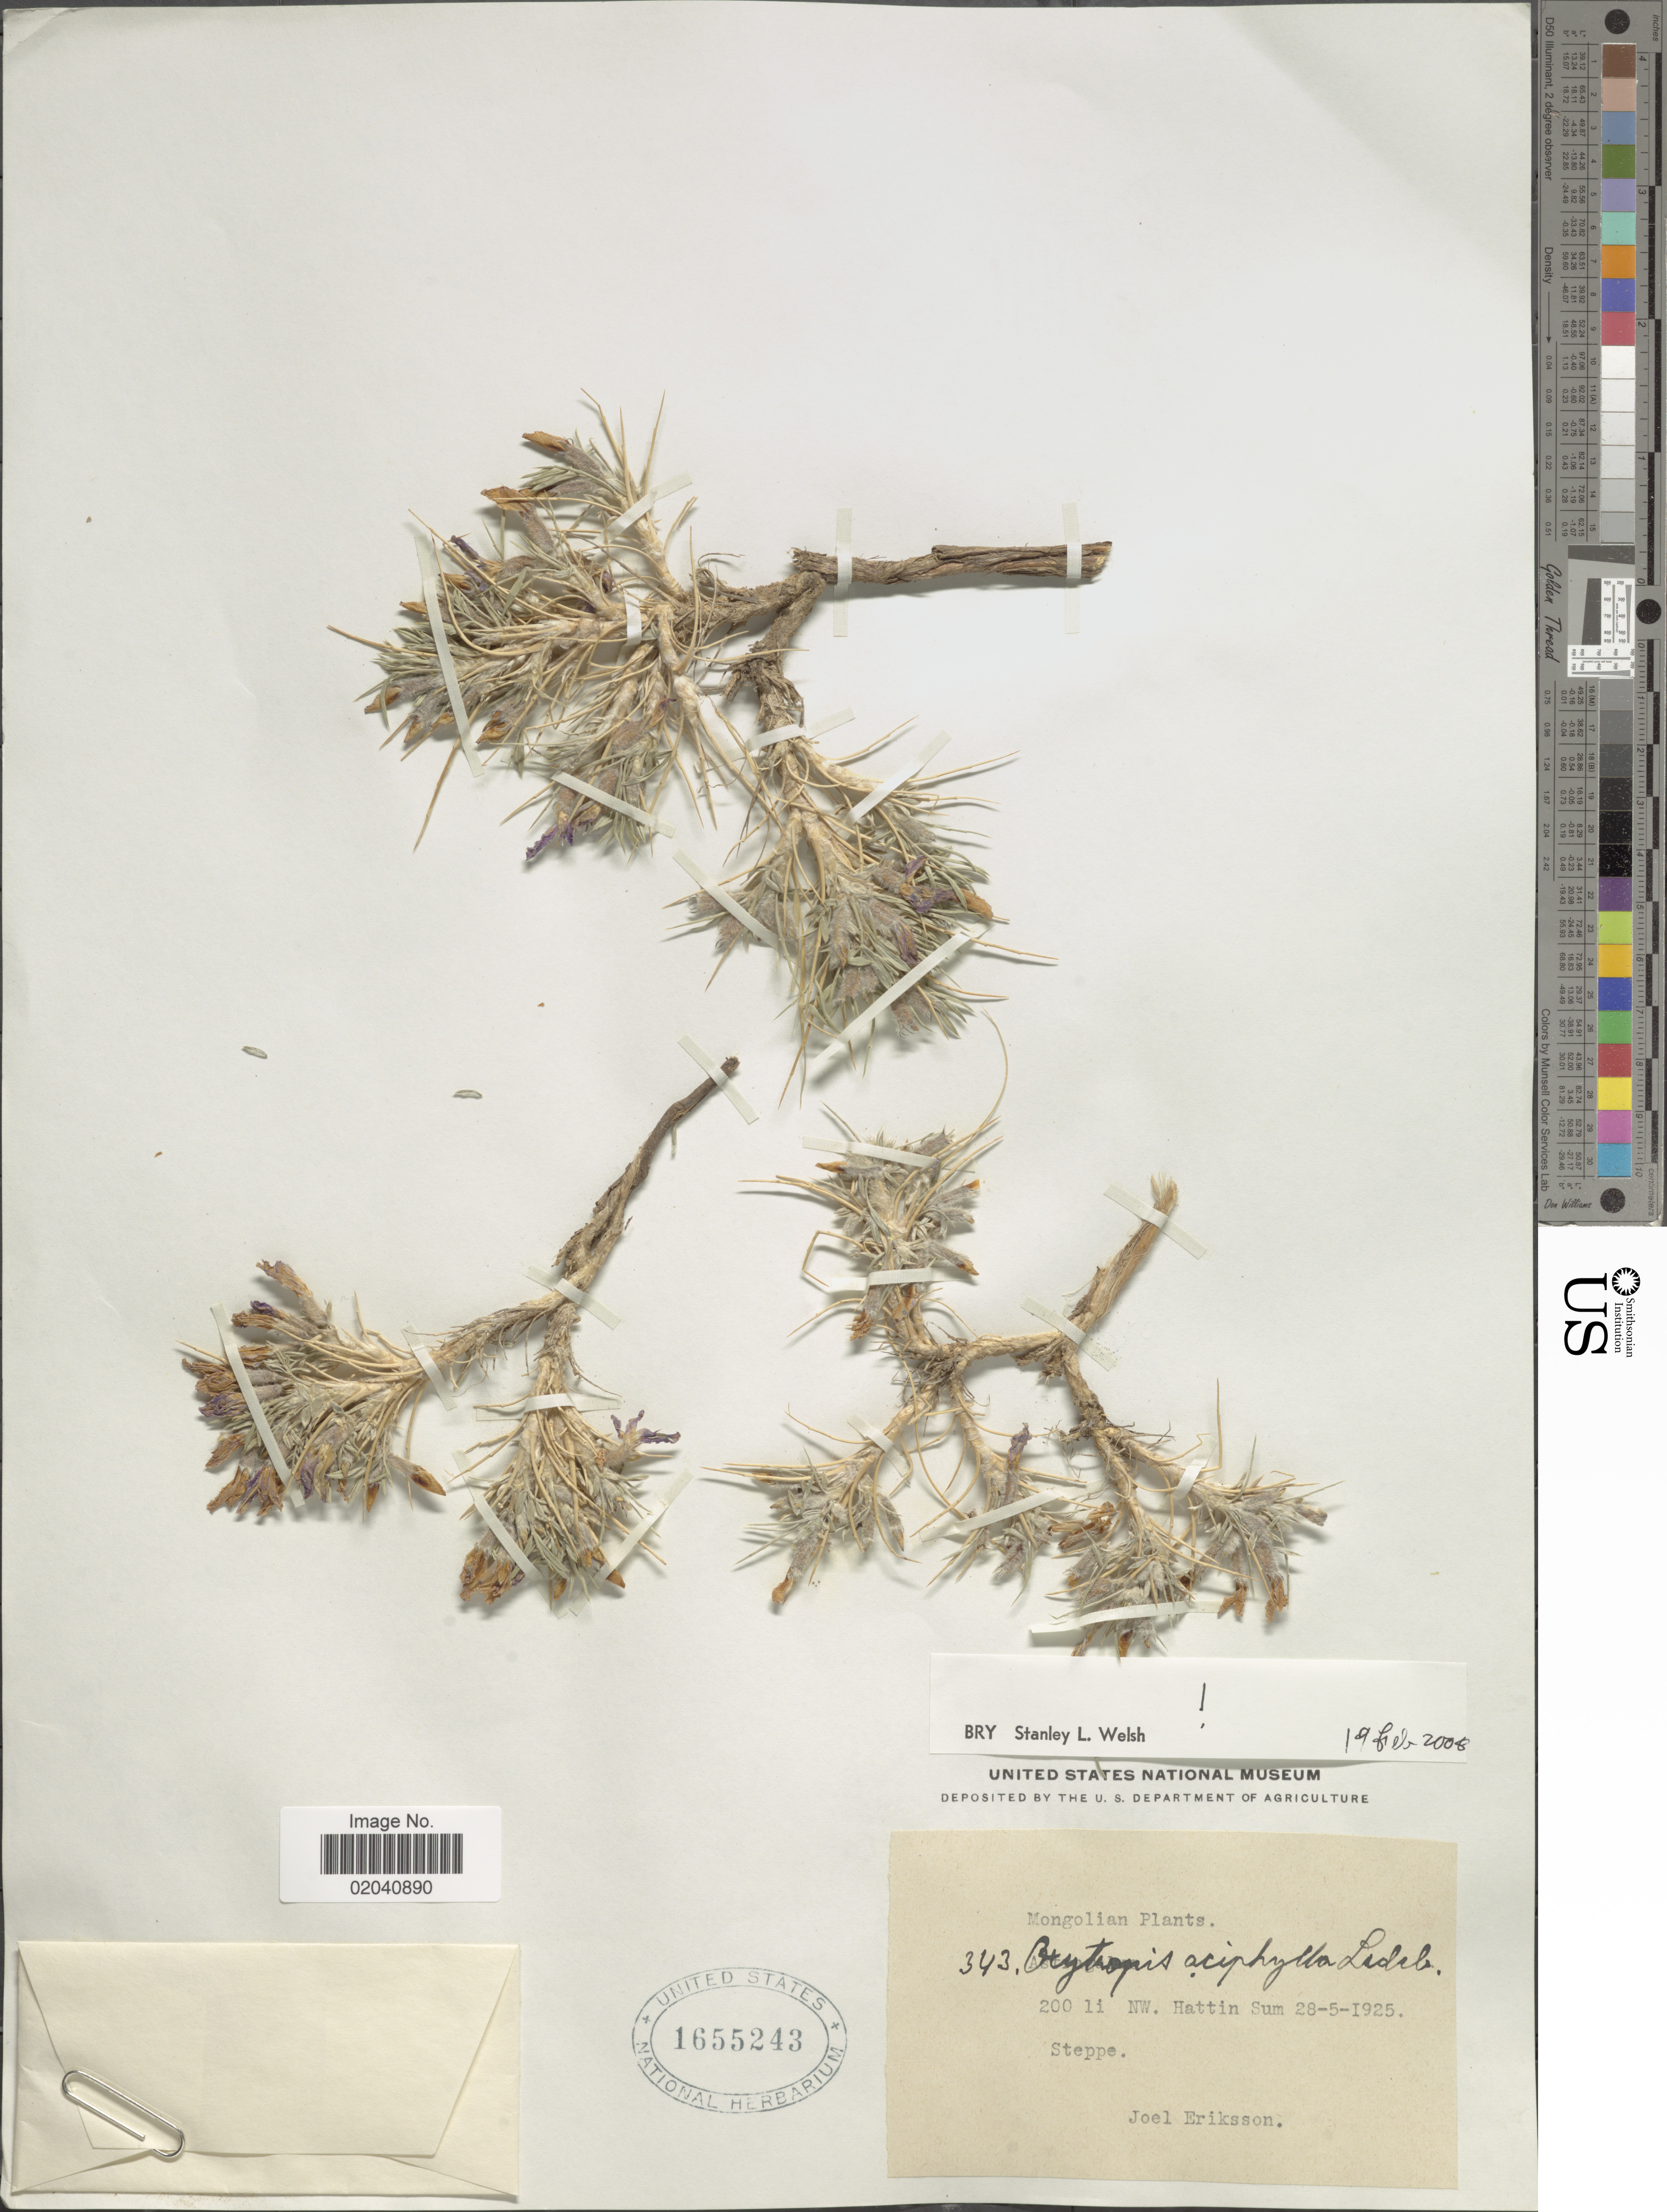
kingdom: Plantae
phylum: Tracheophyta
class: Magnoliopsida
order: Fabales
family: Fabaceae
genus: Oxytropis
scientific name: Oxytropis aciphylla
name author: Ledeb.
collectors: J. Erikson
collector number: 343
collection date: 1925-05-28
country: Mongolia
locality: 200 li NW Hattin Sum, Steppe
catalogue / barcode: US 1655243